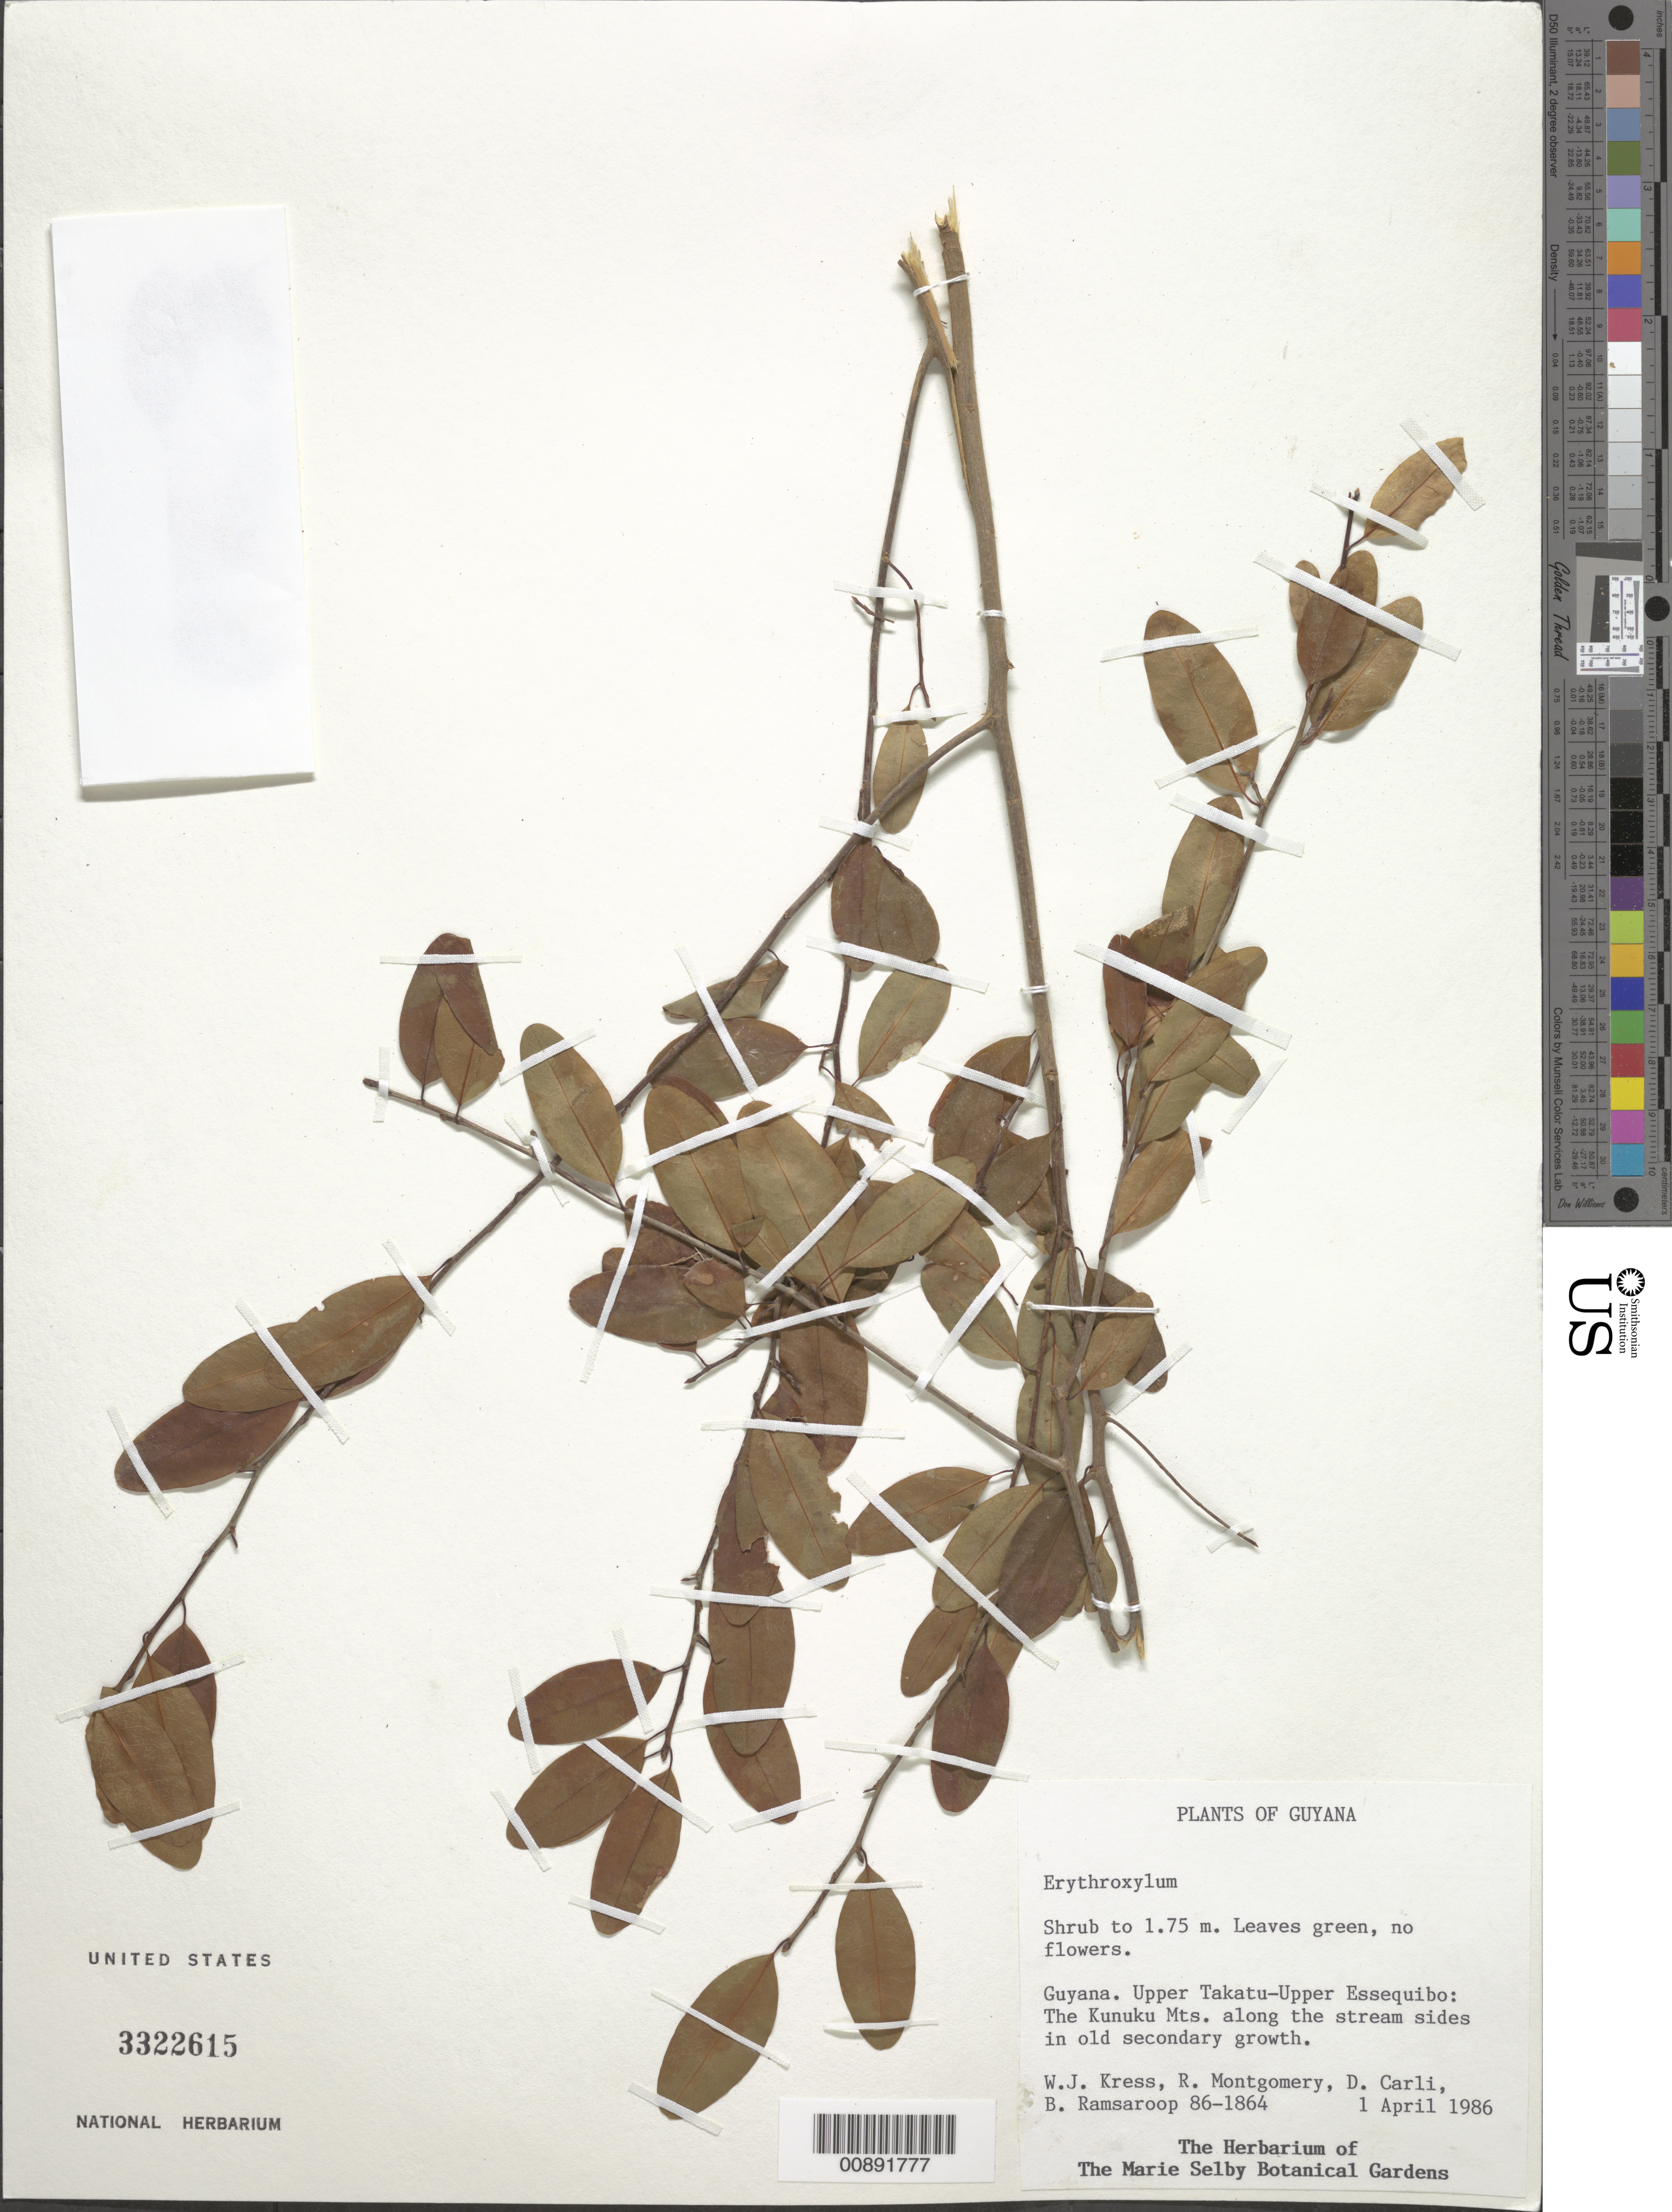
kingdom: Plantae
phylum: Tracheophyta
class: Magnoliopsida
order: Malpighiales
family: Erythroxylaceae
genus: Erythroxylum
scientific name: Erythroxylum sp.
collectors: W. J. Kress, R. Montgomery, D. Carli & B. Ramsaroop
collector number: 86 1864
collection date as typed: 1-Apr-86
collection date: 1986-04-01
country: Guyana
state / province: U. Takutu-U. Essequibo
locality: Kanuku Mts.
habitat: Along the stream sides in old secondary growth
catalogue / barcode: US 3322615